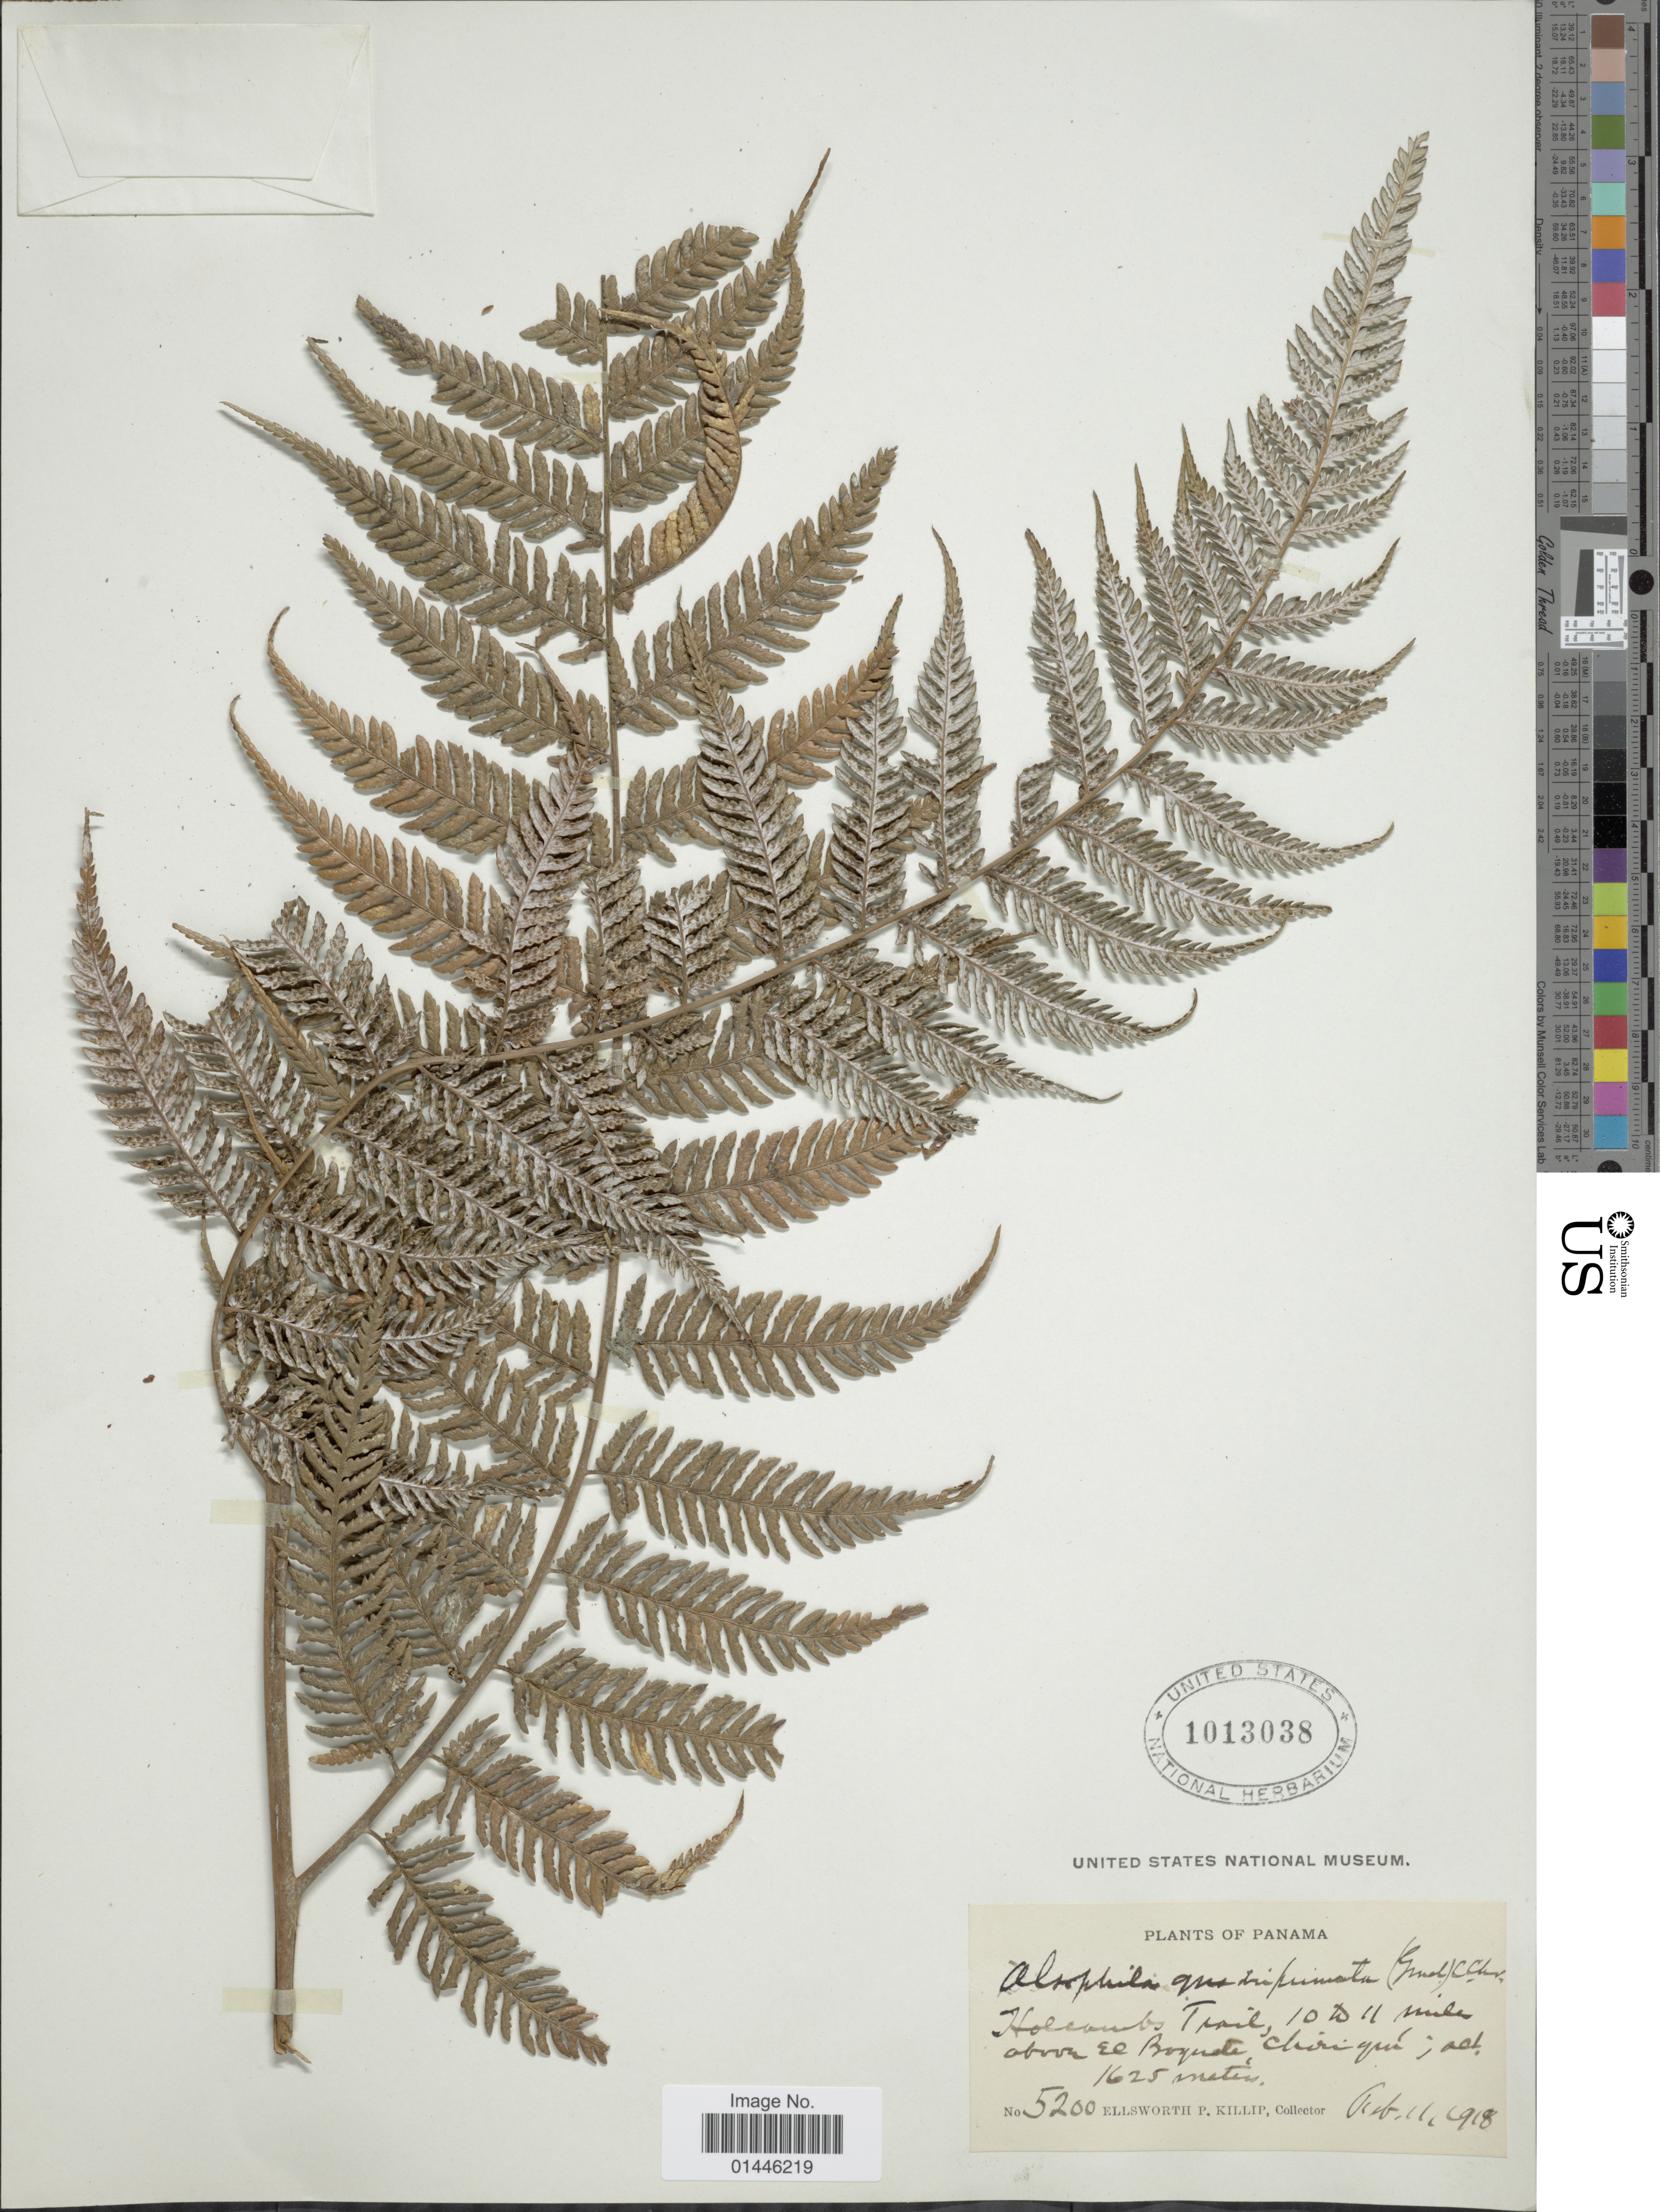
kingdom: Plantae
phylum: Tracheophyta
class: Polypodiopsida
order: Cyatheales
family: Dicksoniaceae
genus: Lophosoria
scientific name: Lophosoria quadripinnata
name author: (J.F. Gmel.) C. Chr.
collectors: E. P. Killip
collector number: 5200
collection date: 1918-02-11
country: Panama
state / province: Chiriqui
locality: Holcomb Trail, 10 to 11 miles above El Boquete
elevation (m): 1625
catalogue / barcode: US 1013038